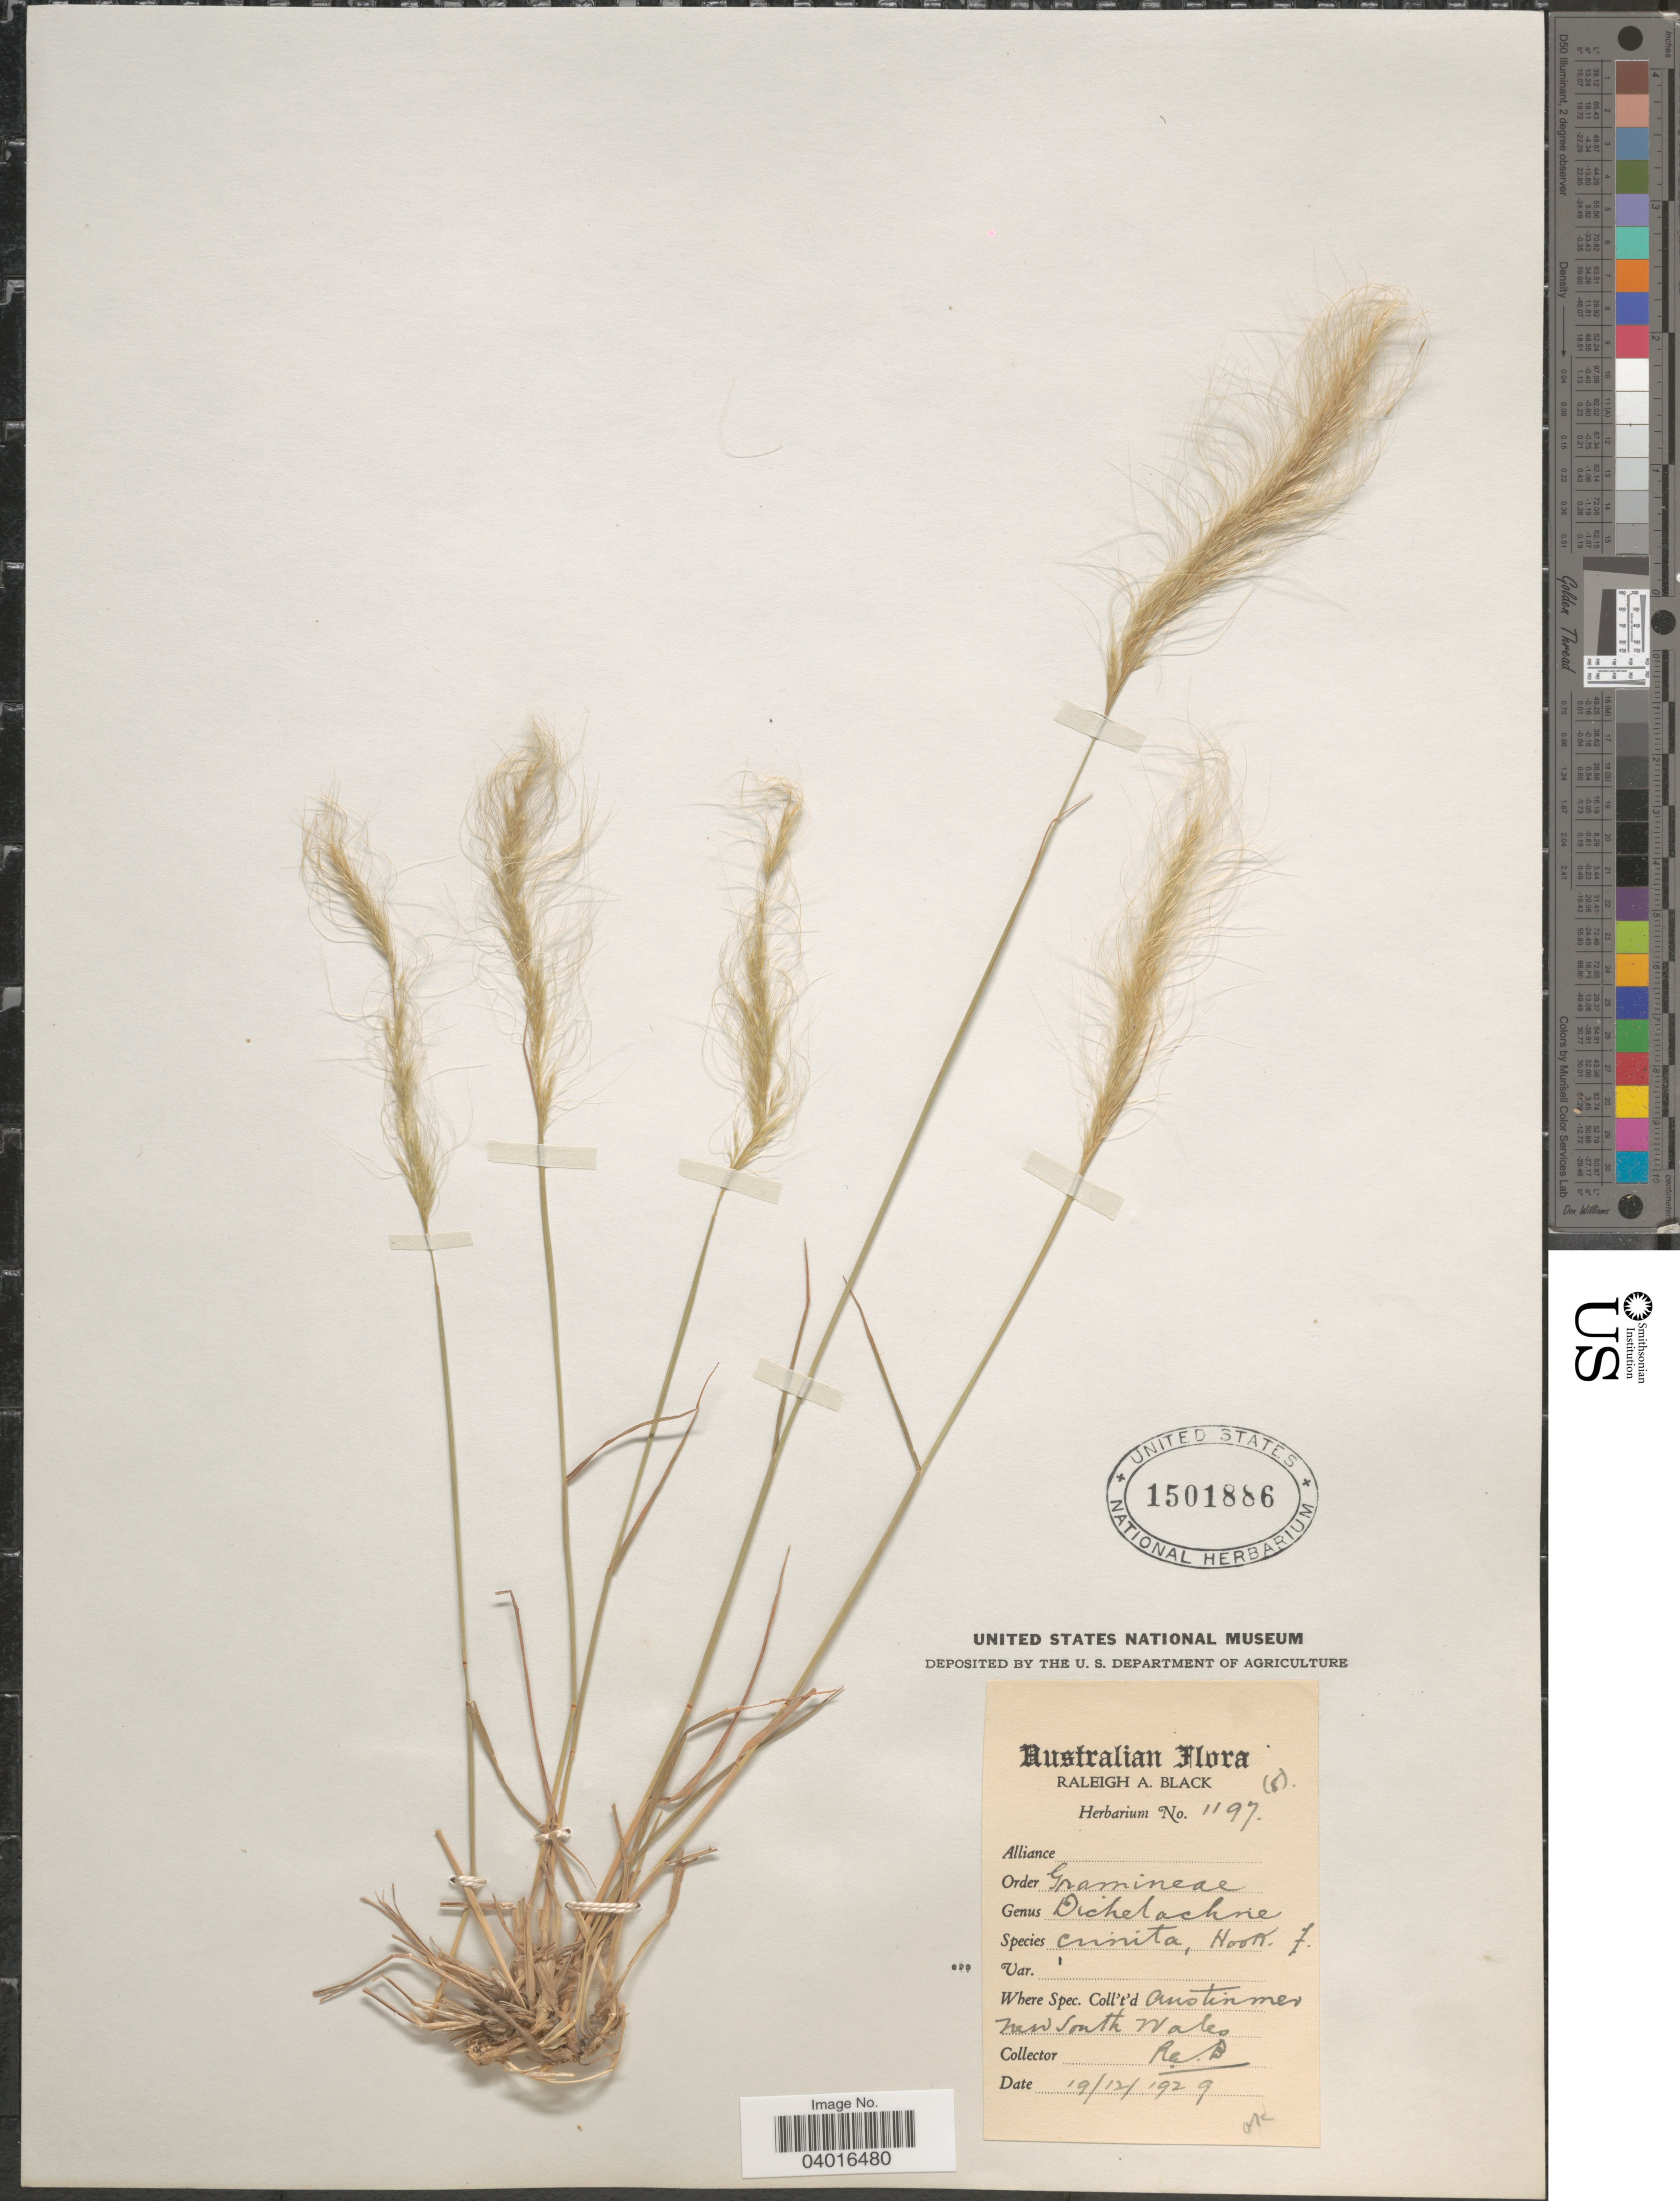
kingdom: Plantae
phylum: Tracheophyta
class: Liliopsida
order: Poales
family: Poaceae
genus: Dichelachne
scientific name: Dichelachne crinita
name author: Hook. f.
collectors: R. A. Black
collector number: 1197/(8)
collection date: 1929-12-19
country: Australia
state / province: New South Wales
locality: Austinmer.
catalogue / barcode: US 1501886